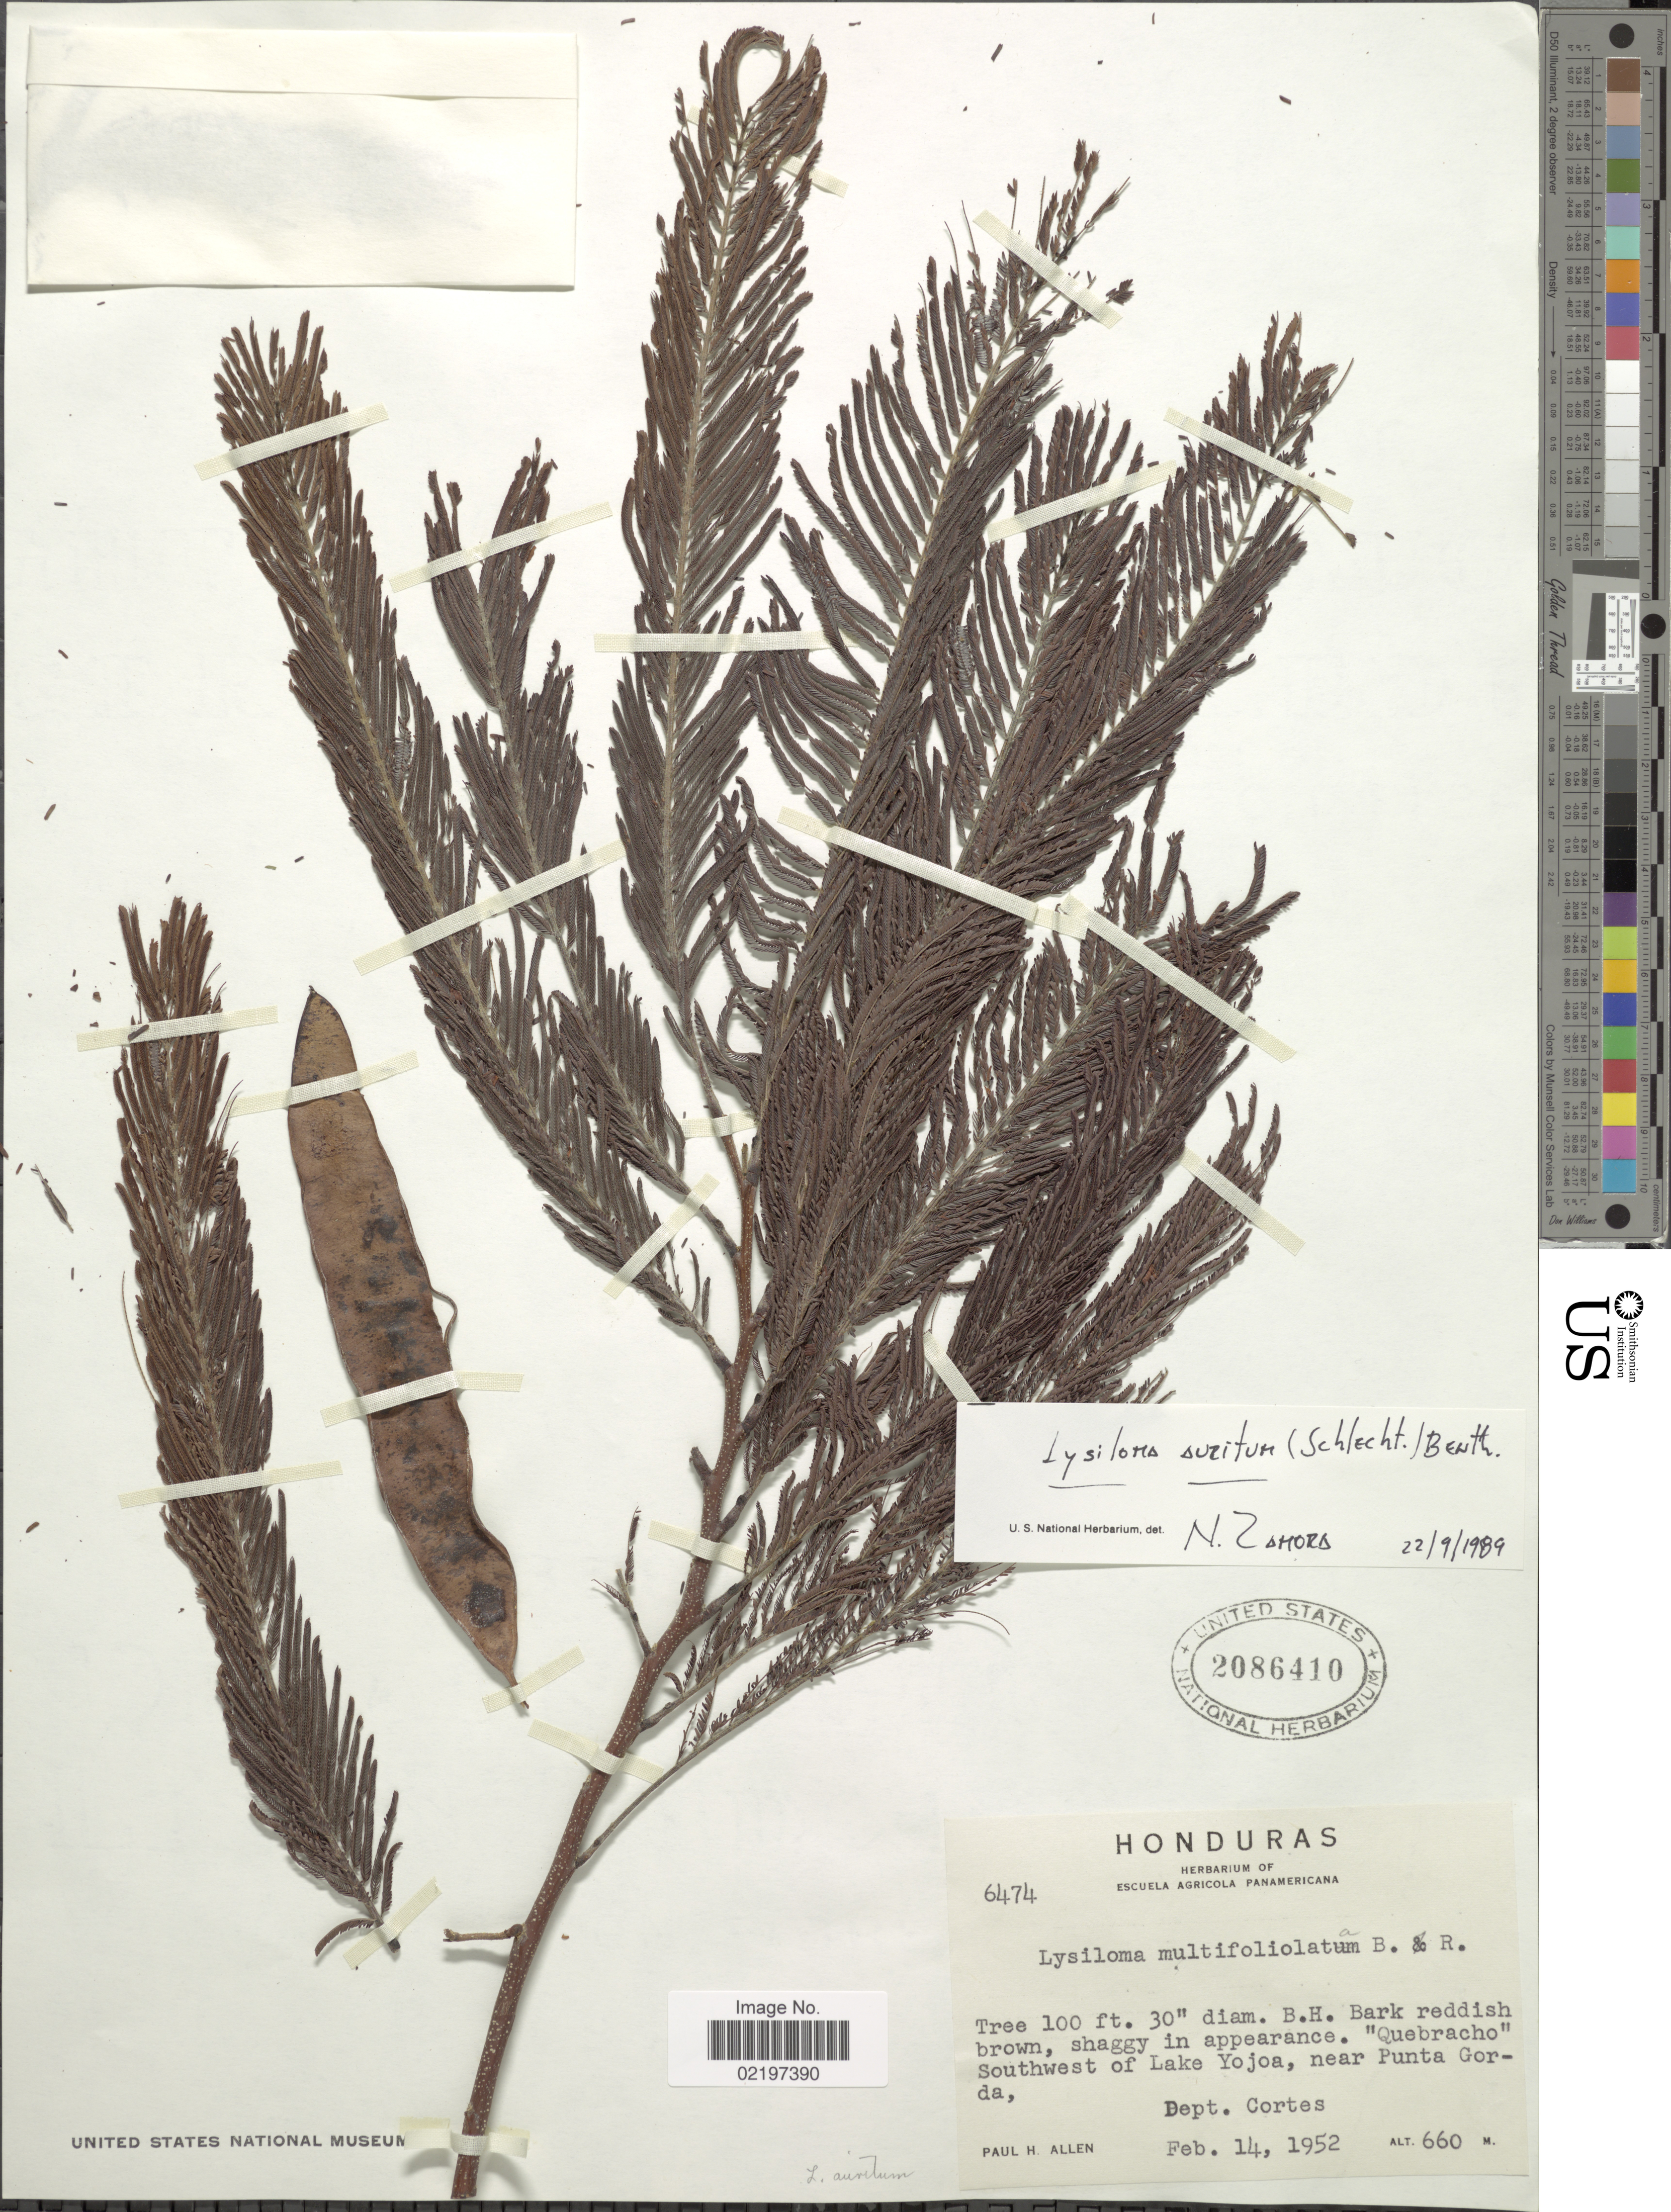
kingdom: Plantae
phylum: Tracheophyta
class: Magnoliopsida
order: Fabales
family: Fabaceae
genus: Lysiloma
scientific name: Lysiloma auritum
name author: (Schltdl.) Benth.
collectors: P. H. Allen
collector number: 6474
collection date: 1952-02-14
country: Honduras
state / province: Cortés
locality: Southwest of Lake Yojoa, near Punta Gorda, Dept. Cortes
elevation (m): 660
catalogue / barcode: US 2086410